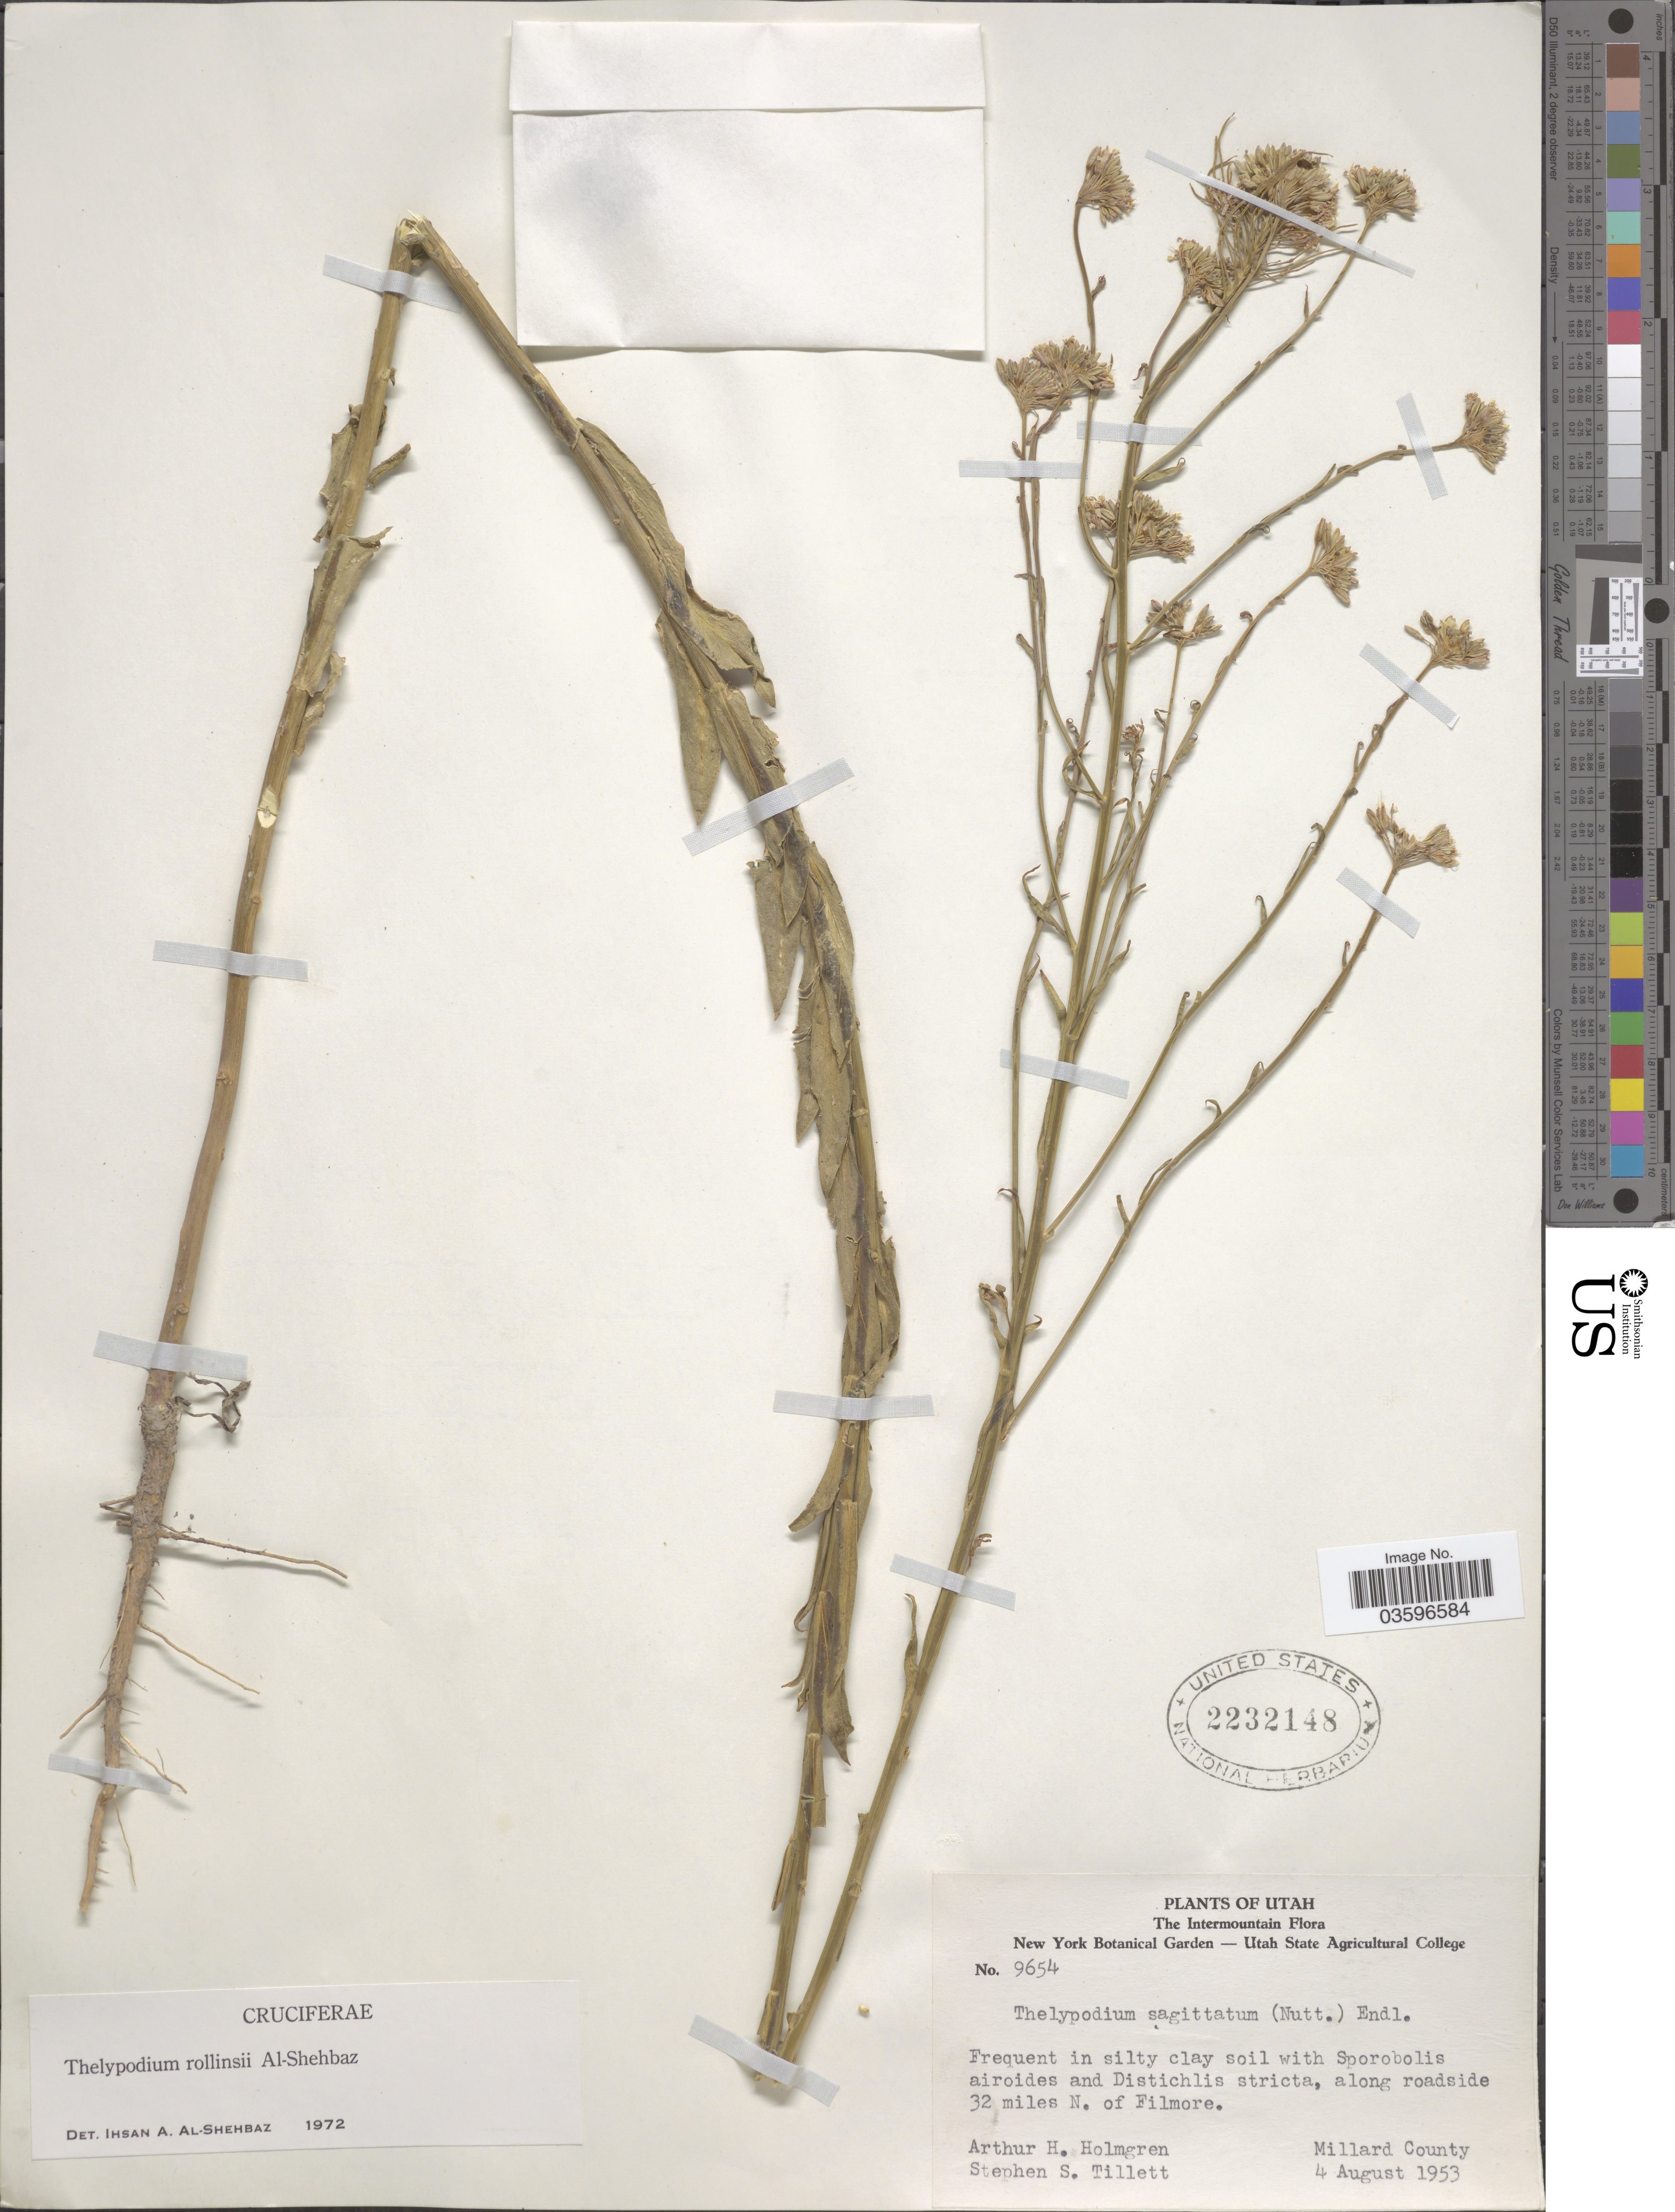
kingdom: Plantae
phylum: Tracheophyta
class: Magnoliopsida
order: Brassicales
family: Brassicaceae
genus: Thelypodium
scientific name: Thelypodium rollinsii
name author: Al-Shehbaz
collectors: A. H. Holmgren & S. S. Tillett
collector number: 9654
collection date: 1953-08-04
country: United States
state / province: Utah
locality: The Intermountain. Along roadside 32 miles N. of Filmore. Millard County.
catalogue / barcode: US 2232148